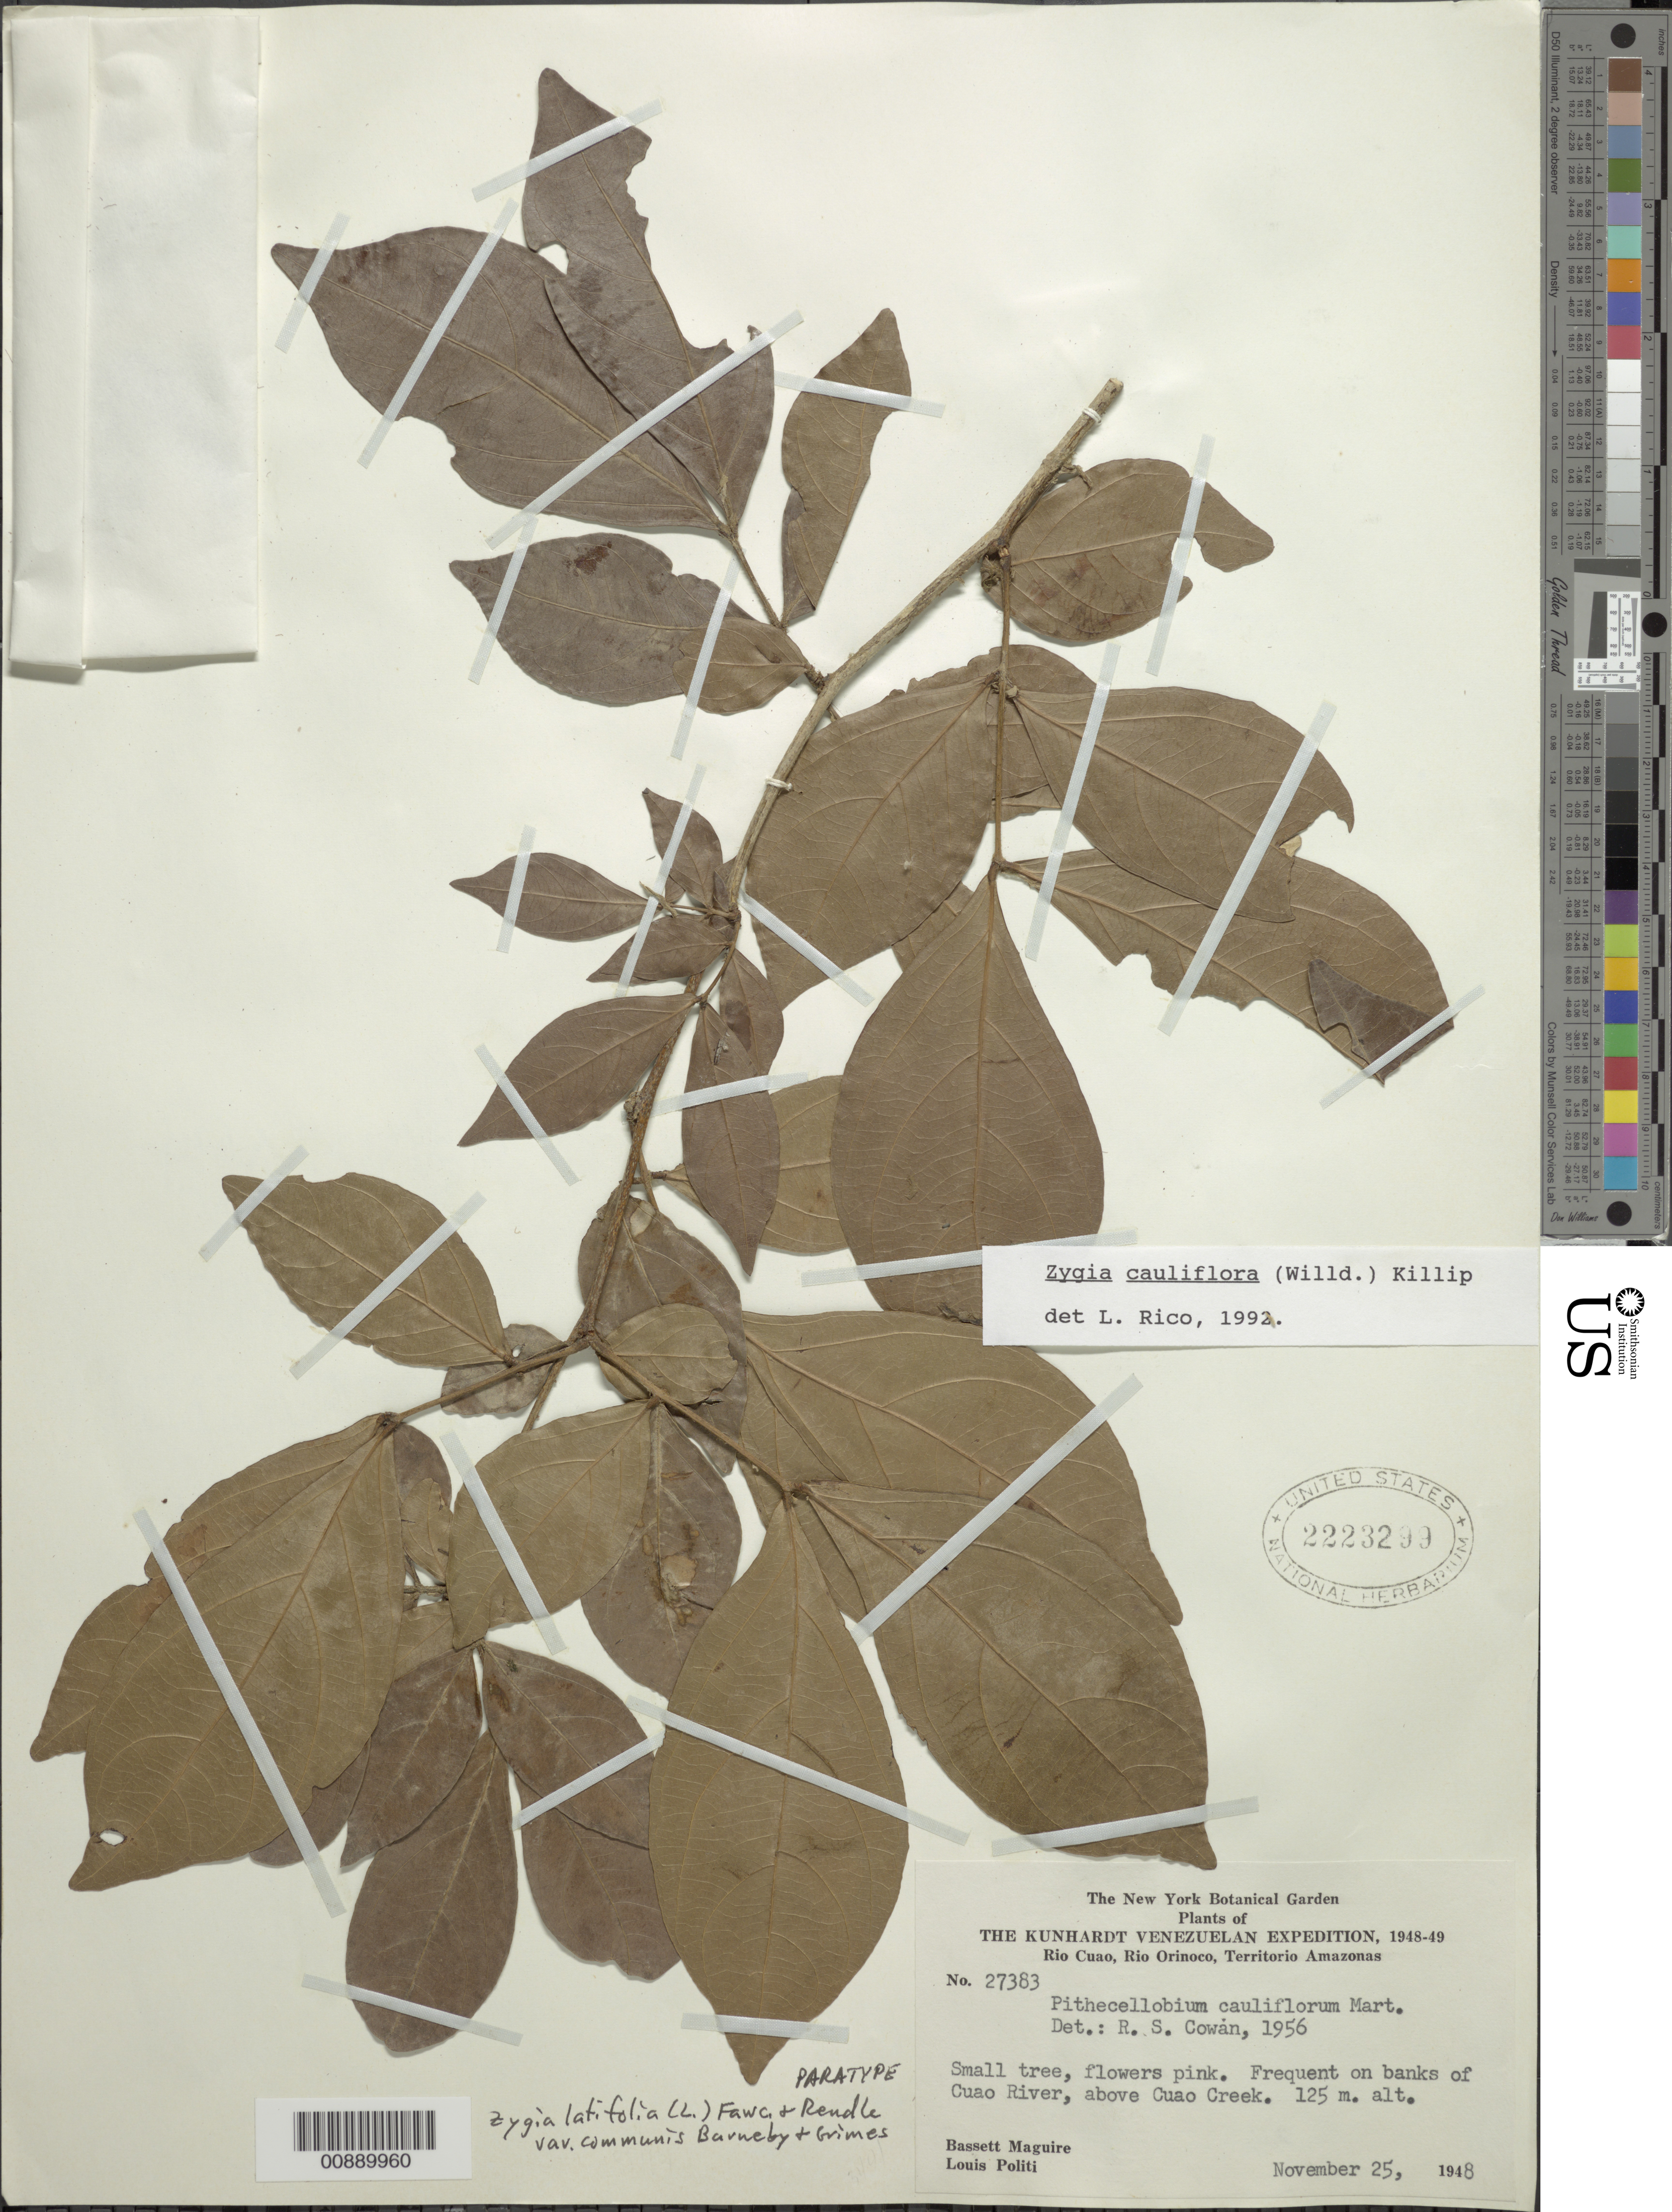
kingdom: Plantae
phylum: Tracheophyta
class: Magnoliopsida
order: Fabales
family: Fabaceae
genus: Zygia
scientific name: Zygia cauliflora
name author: (Willd.) Killip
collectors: B. Maguire & L. Politi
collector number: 27383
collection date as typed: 25-Nov-48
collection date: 1948-11-25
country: Venezuela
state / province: Amazonas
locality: Río Cuao, Río Orinoco, above Cuao Creek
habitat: Banks of river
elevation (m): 125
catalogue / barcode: US 2223299